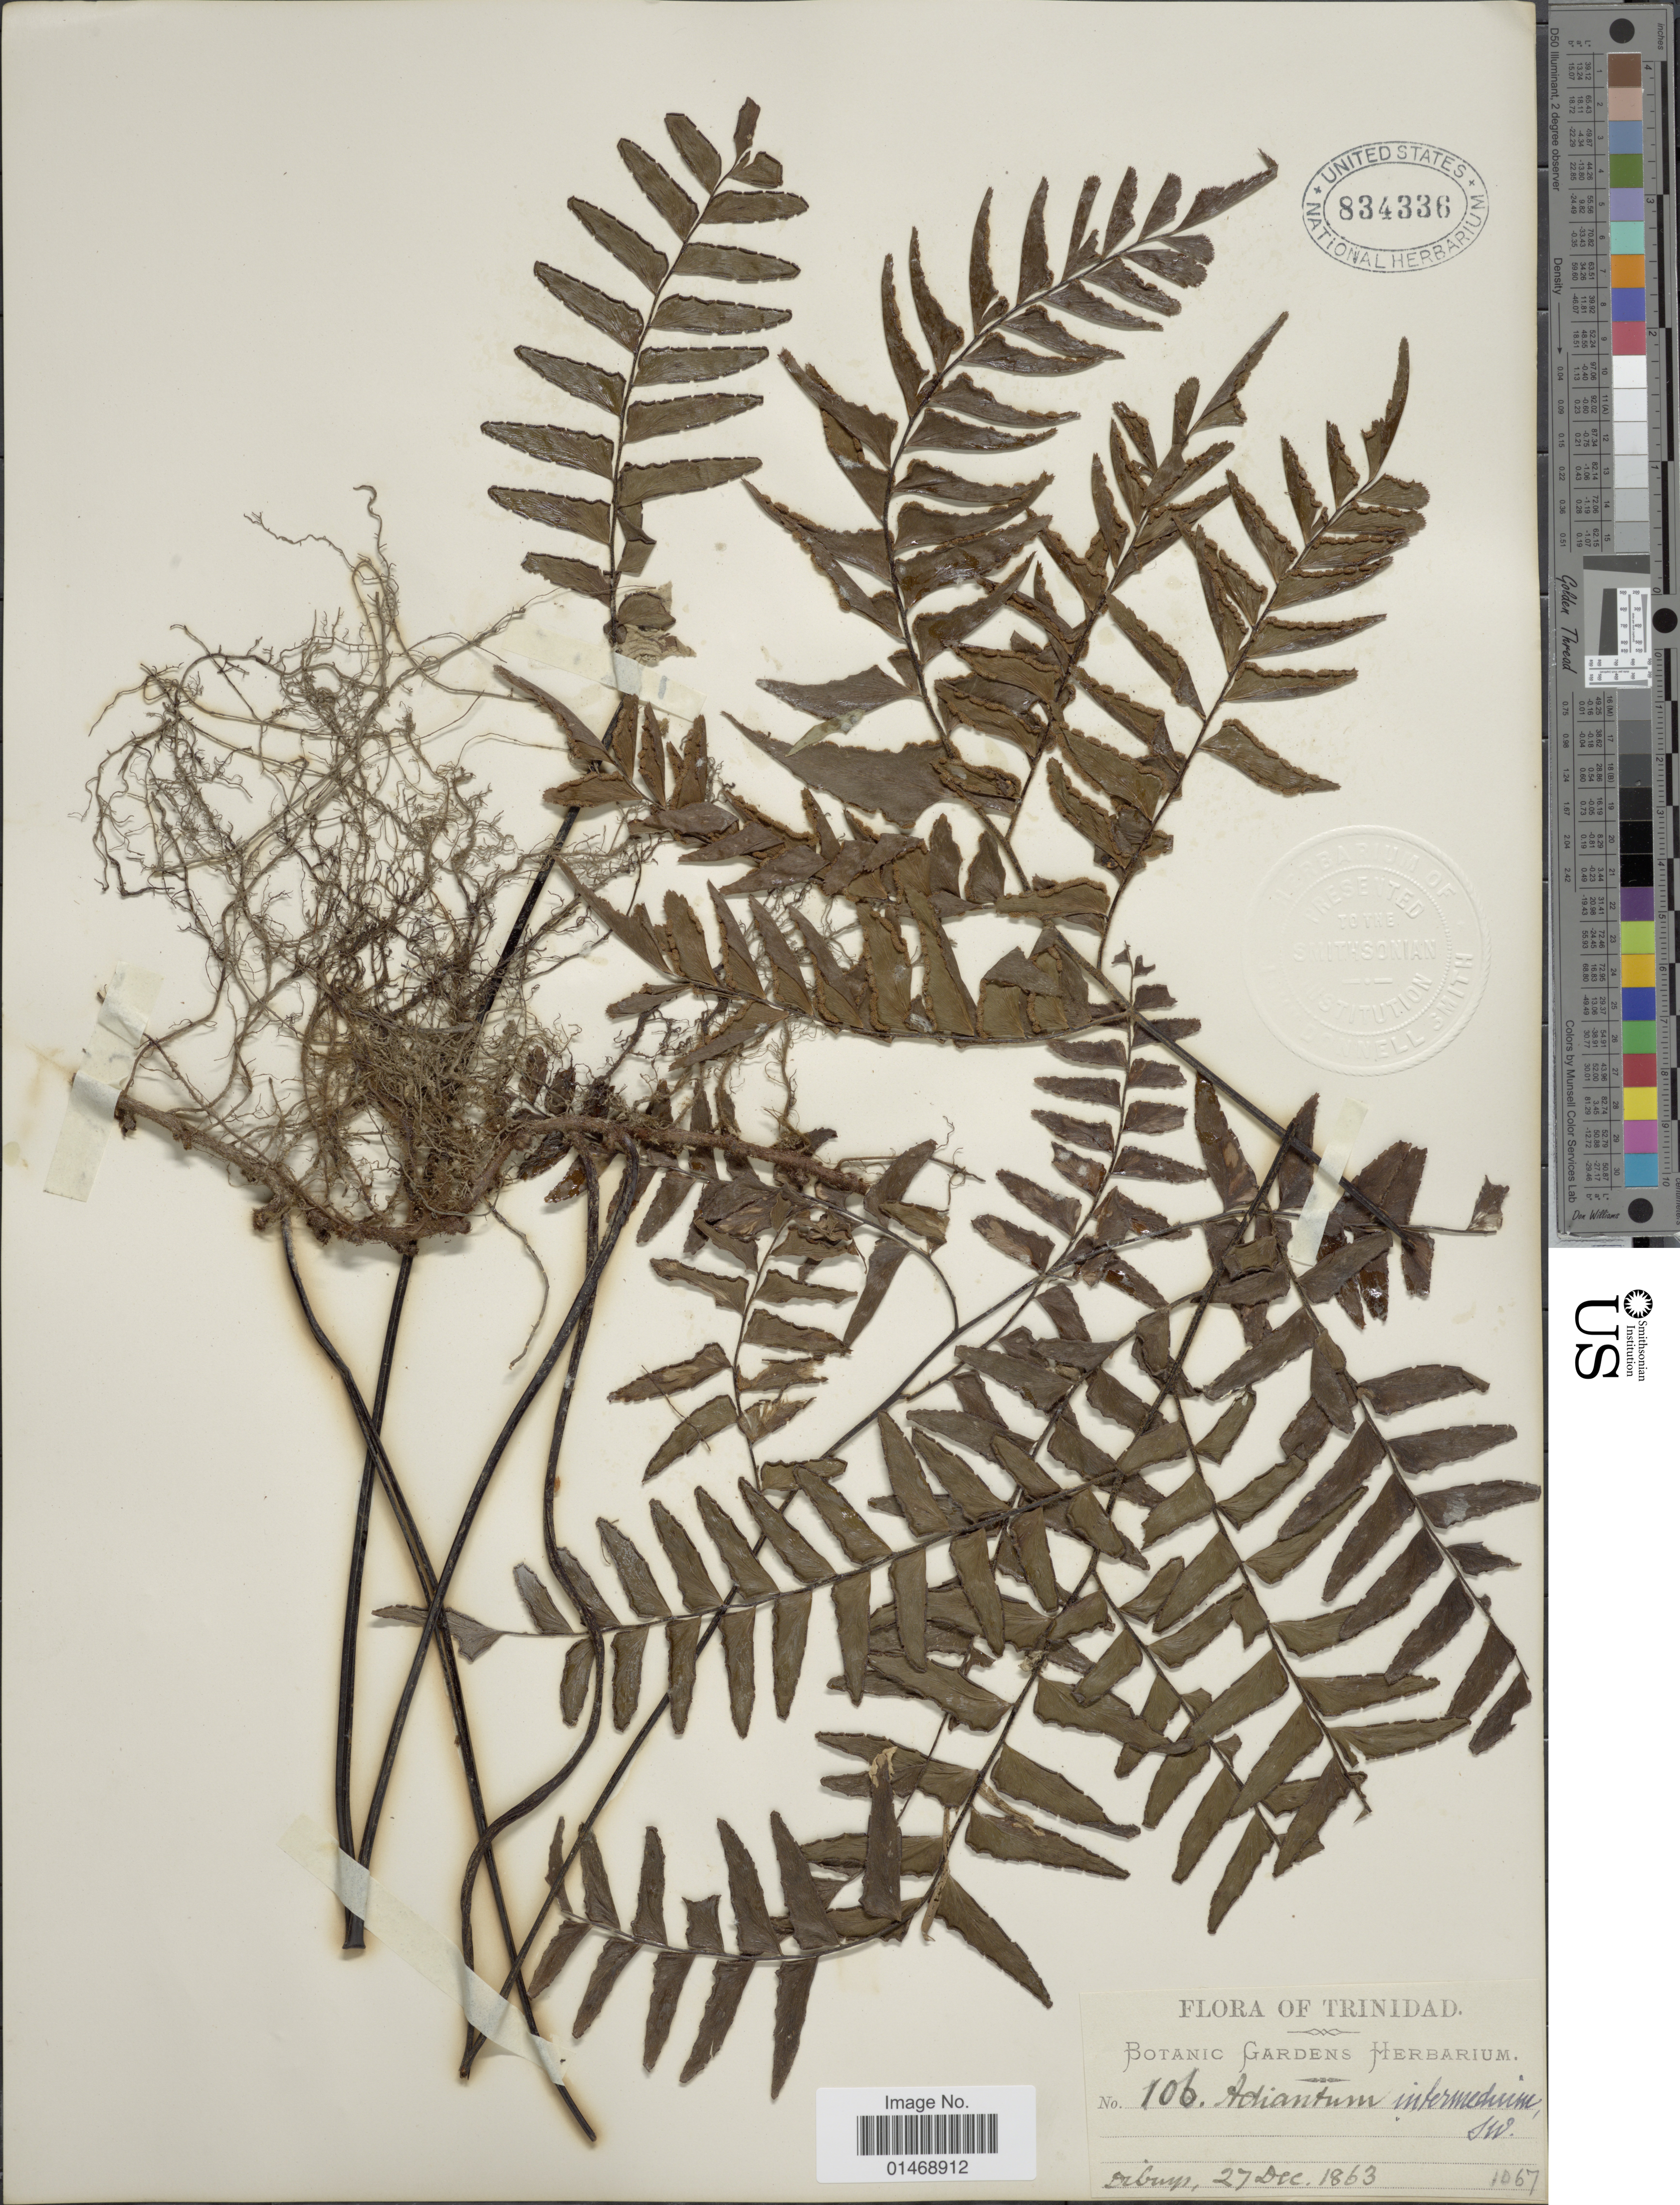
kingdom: Plantae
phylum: Tracheophyta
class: Polypodiopsida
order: Polypodiales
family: Pteridaceae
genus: Adiantum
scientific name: Adiantum latifolium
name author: Lam.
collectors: Botanic Gardens Herbarium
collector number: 106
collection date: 1863-12-27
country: Trinidad and Tobago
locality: Trinidad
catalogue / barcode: US 834336